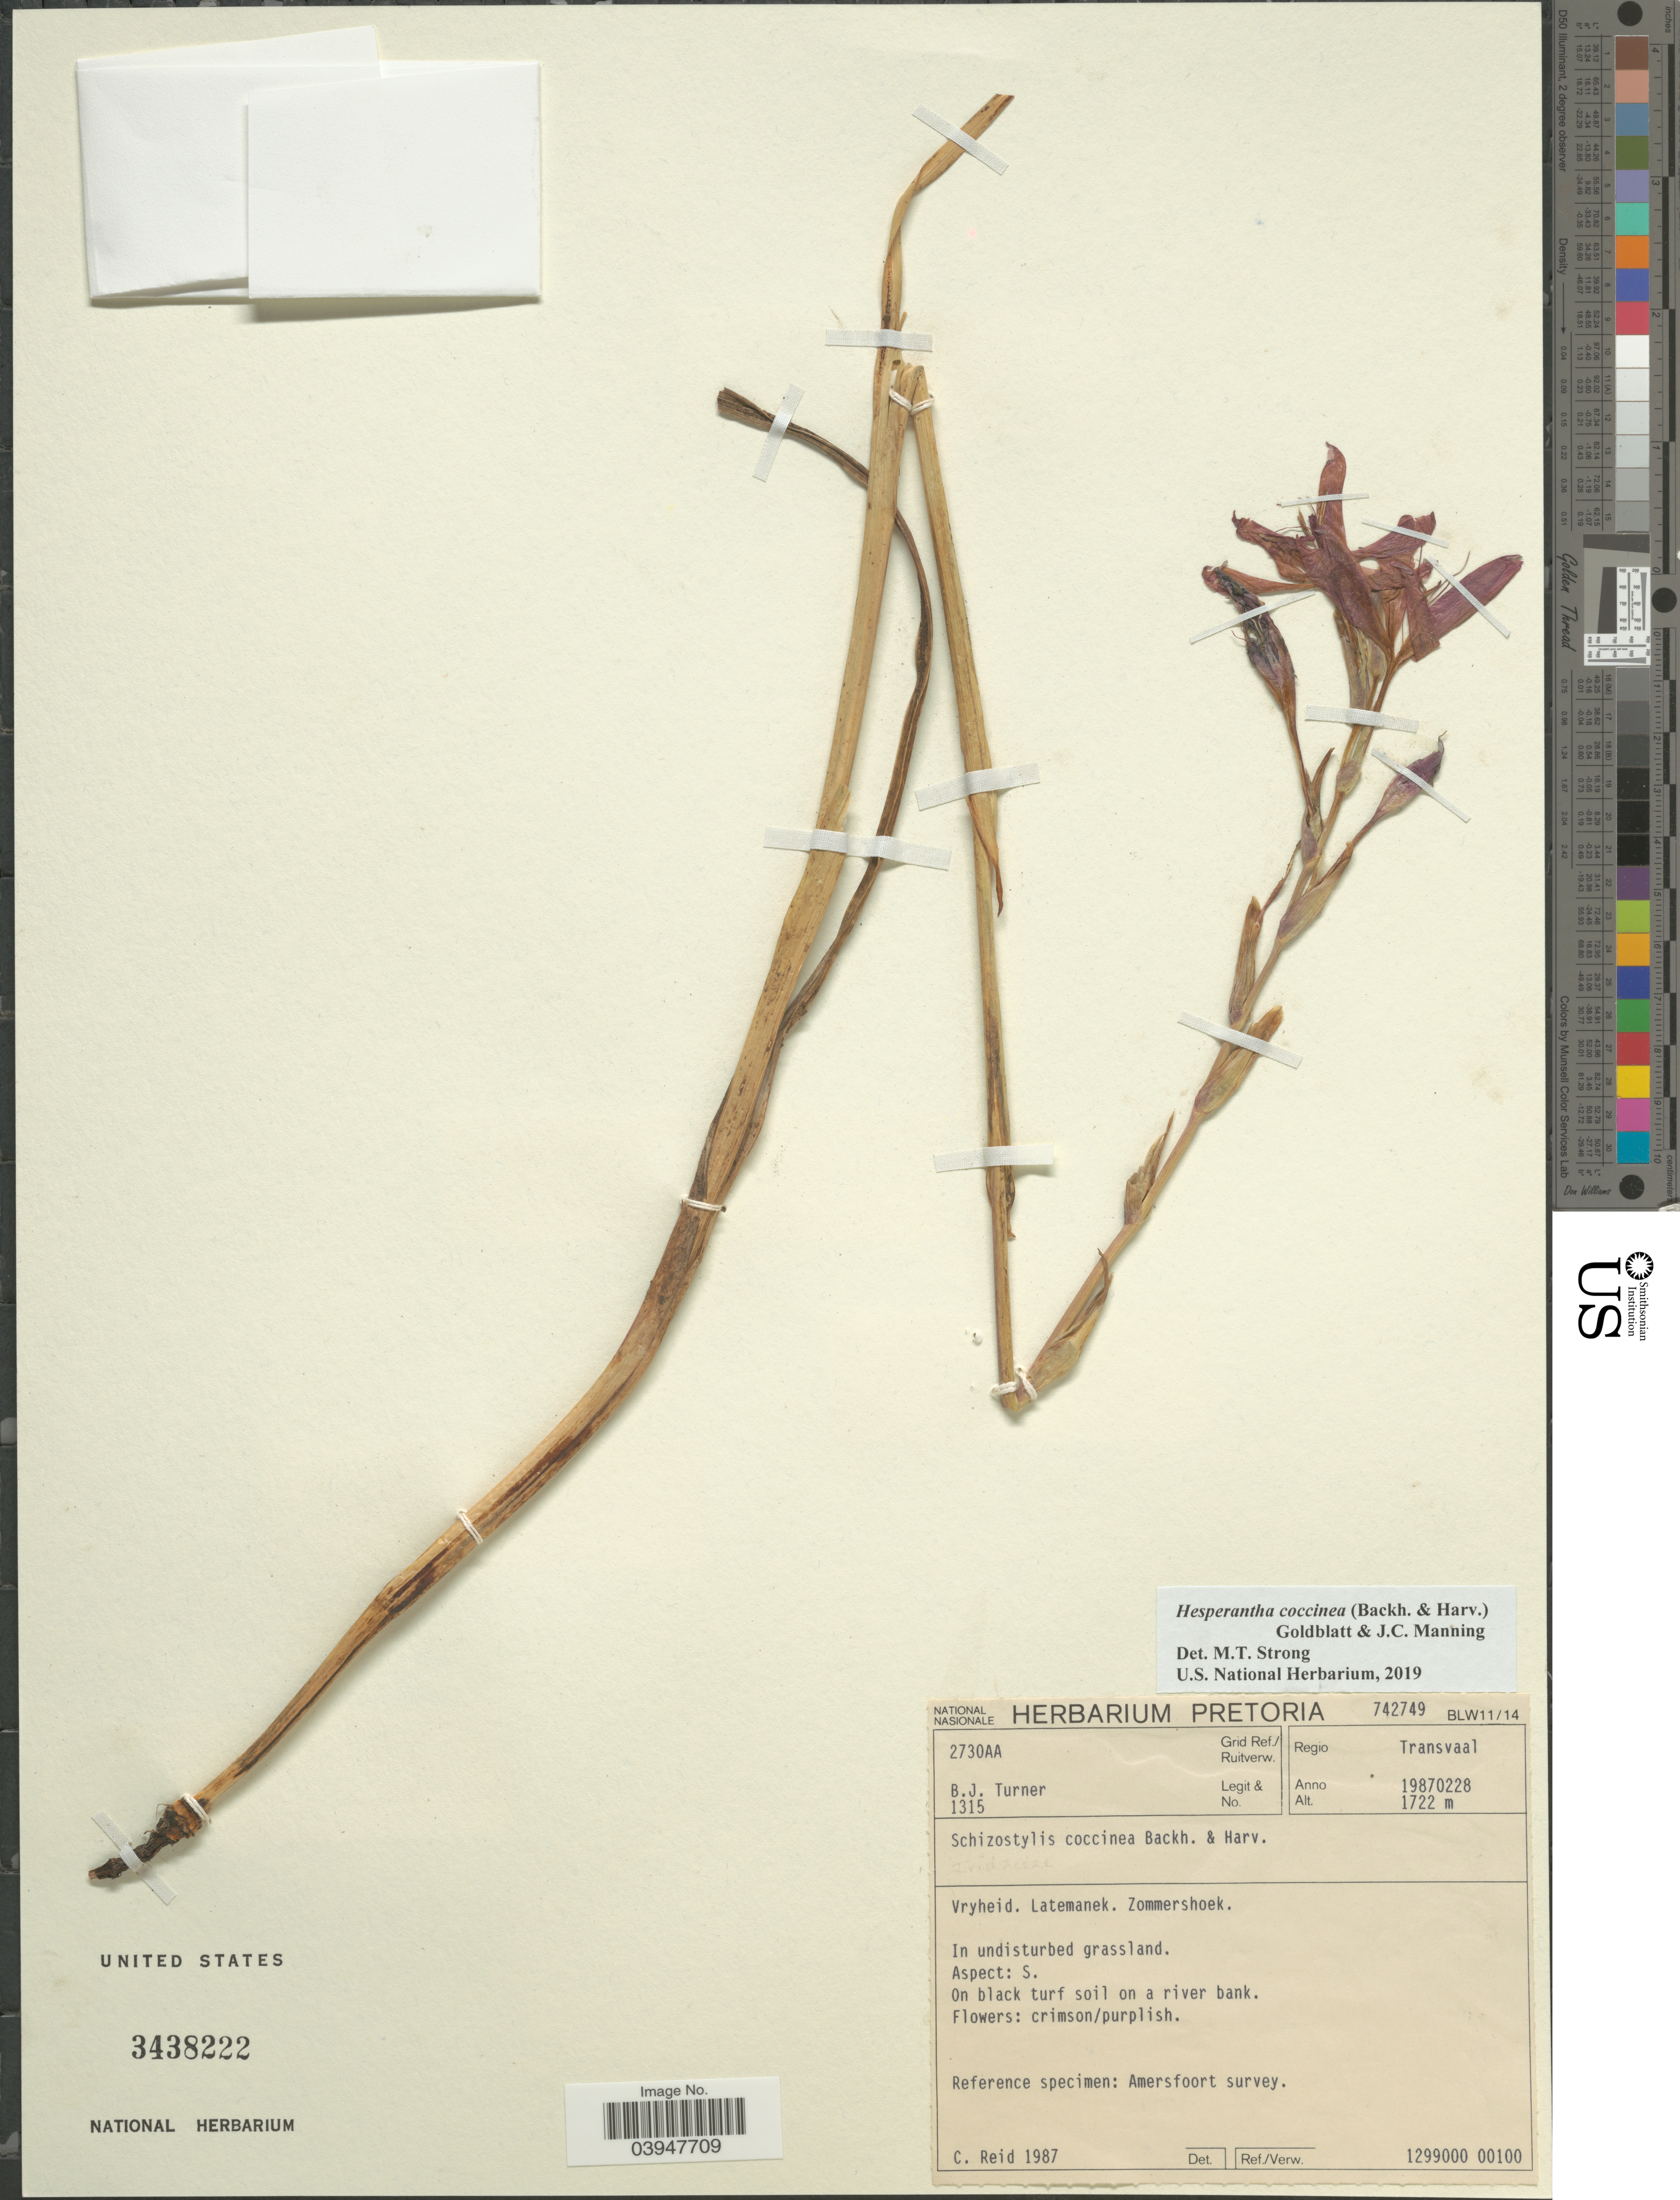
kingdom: Plantae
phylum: Tracheophyta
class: Liliopsida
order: Asparagales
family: Iridaceae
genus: Hesperantha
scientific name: Hesperantha coccinea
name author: (Backh. & Harv.) Goldblatt & J.C. Manning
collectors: B. J. Turner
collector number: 1315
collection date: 1897-02-28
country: South Africa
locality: Grid Ref./ Ruitverw. 2730AA. Regio Transvaal. Vryheid. Latemanek. Zommershoek. Aspect: S.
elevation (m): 1722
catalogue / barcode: US 3438222